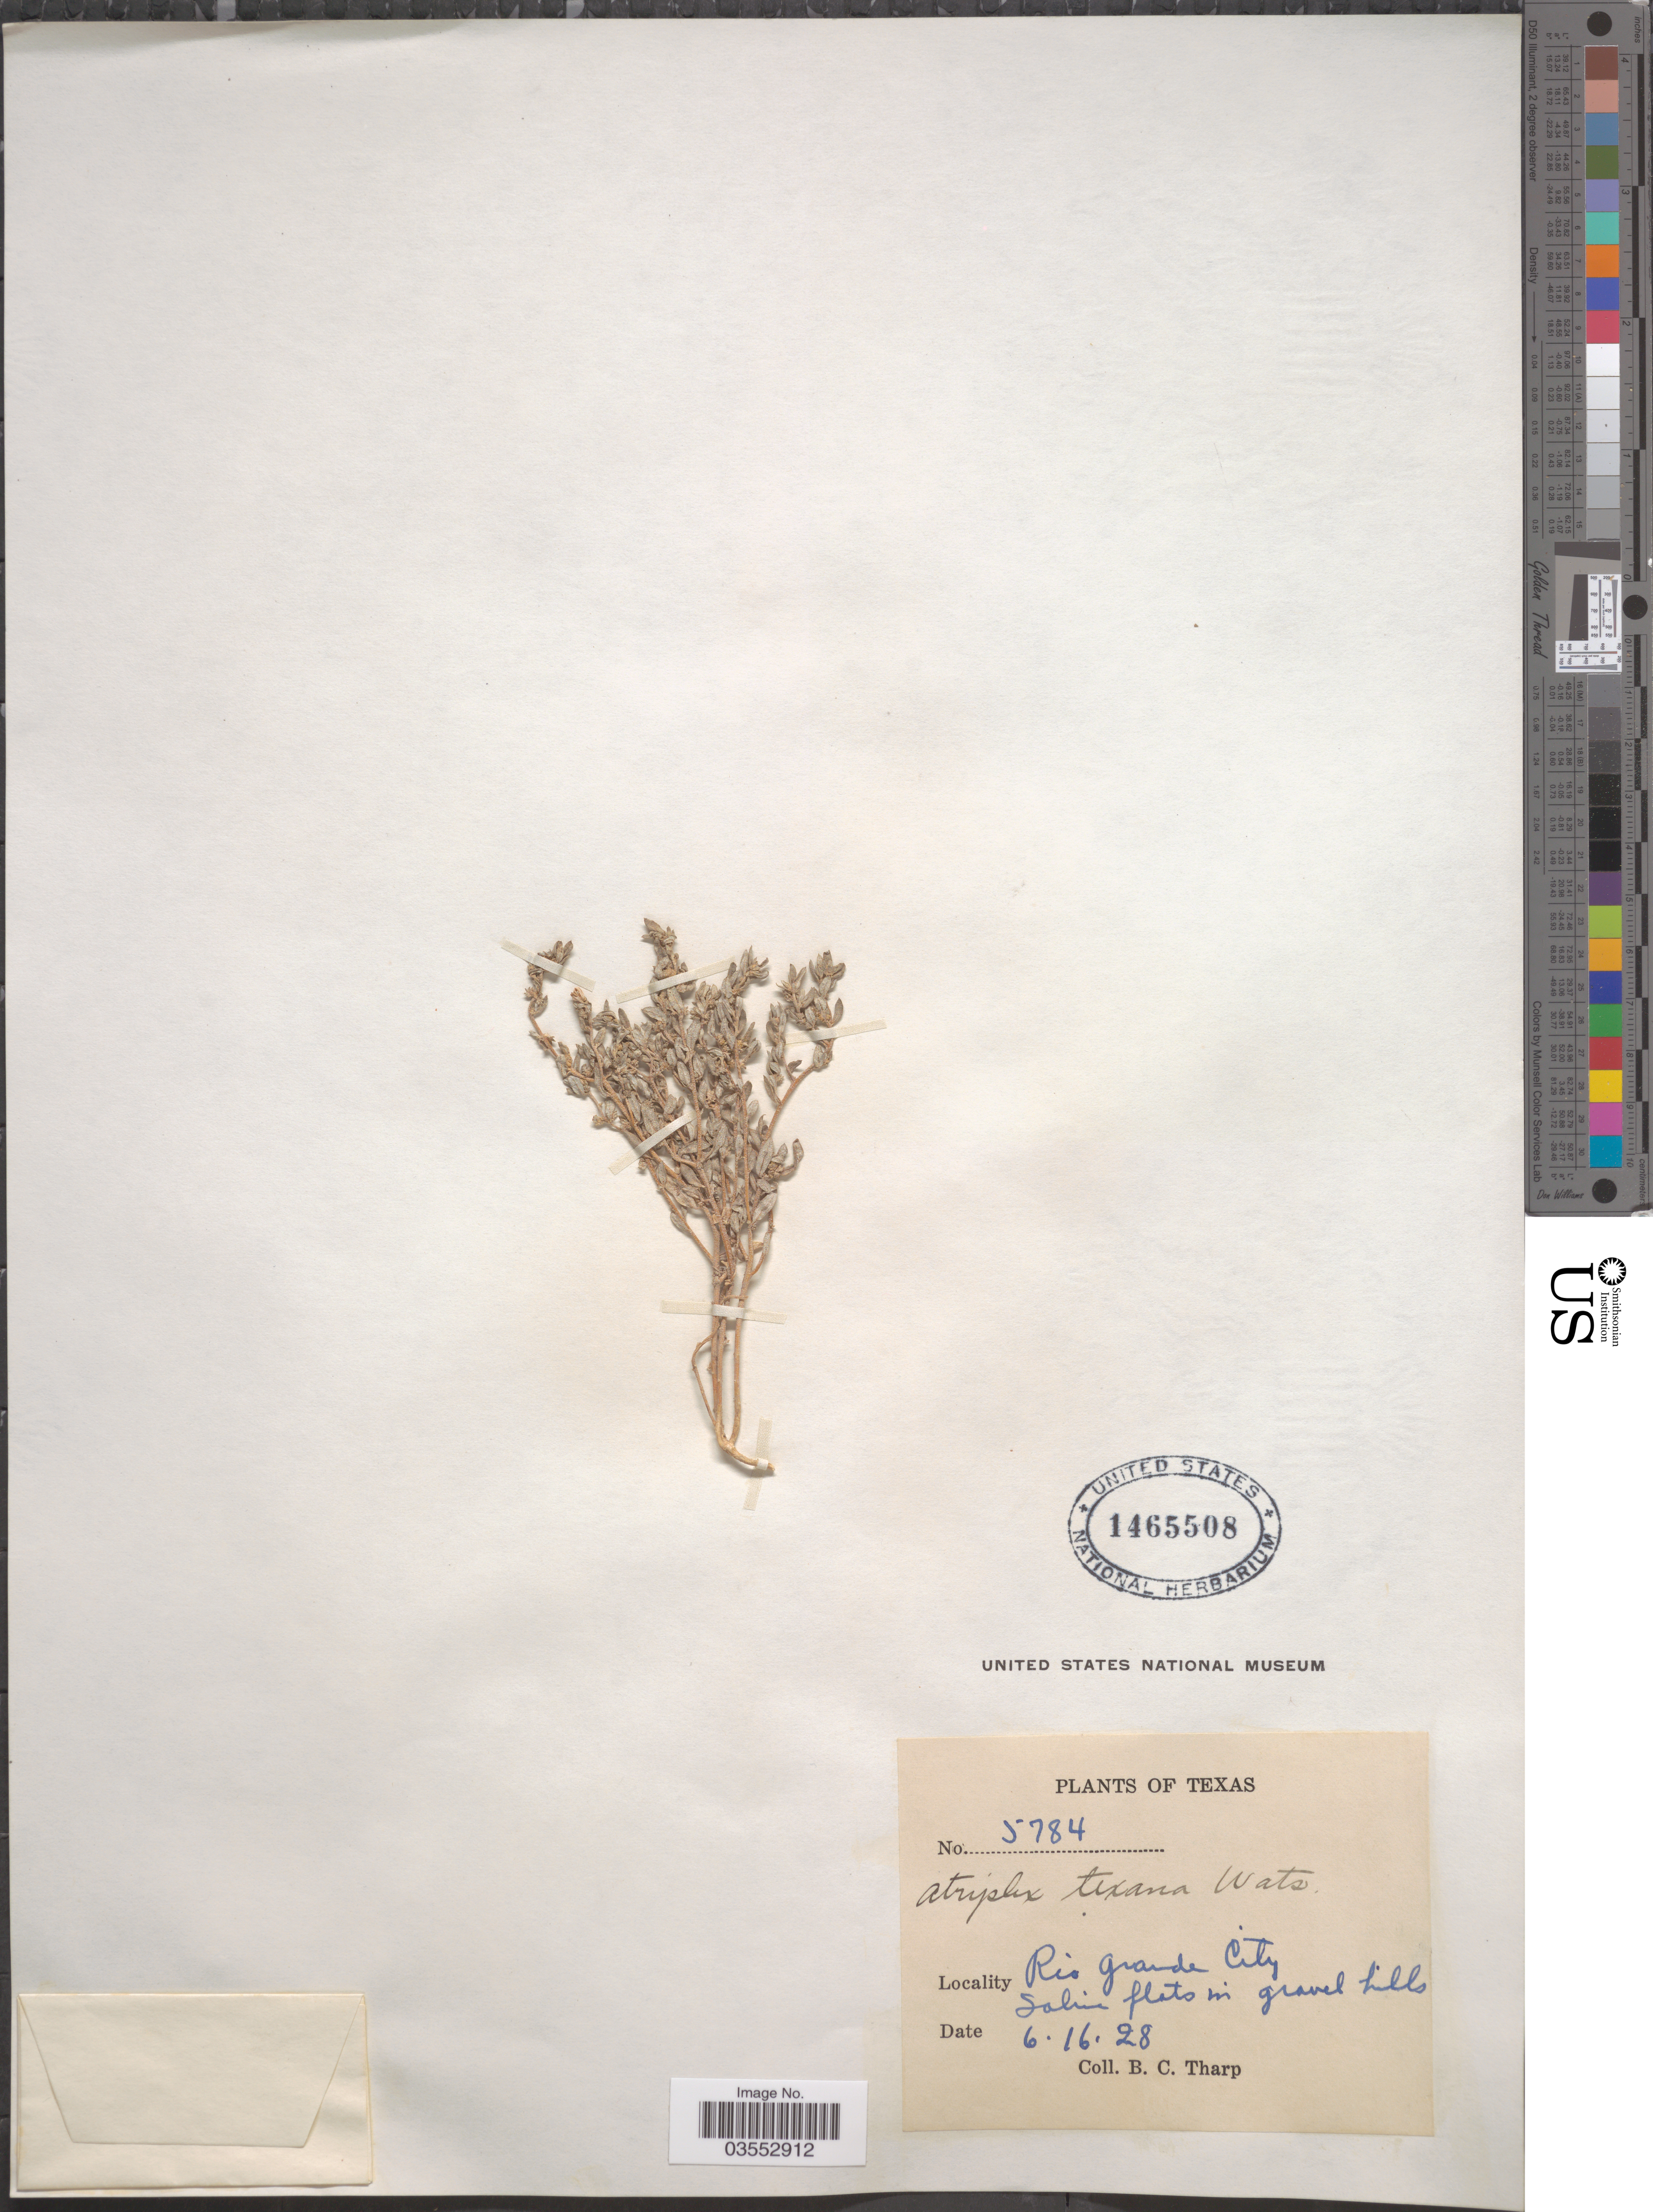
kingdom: Plantae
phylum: Tracheophyta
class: Magnoliopsida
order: Caryophyllales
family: Amaranthaceae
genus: Atriplex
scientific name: Atriplex texana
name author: S. Watson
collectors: B. C. Tharp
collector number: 5784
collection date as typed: Transcribed d/m/y: 16/6/28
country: United States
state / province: Texas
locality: Rio Grande City.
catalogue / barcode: US 1465508